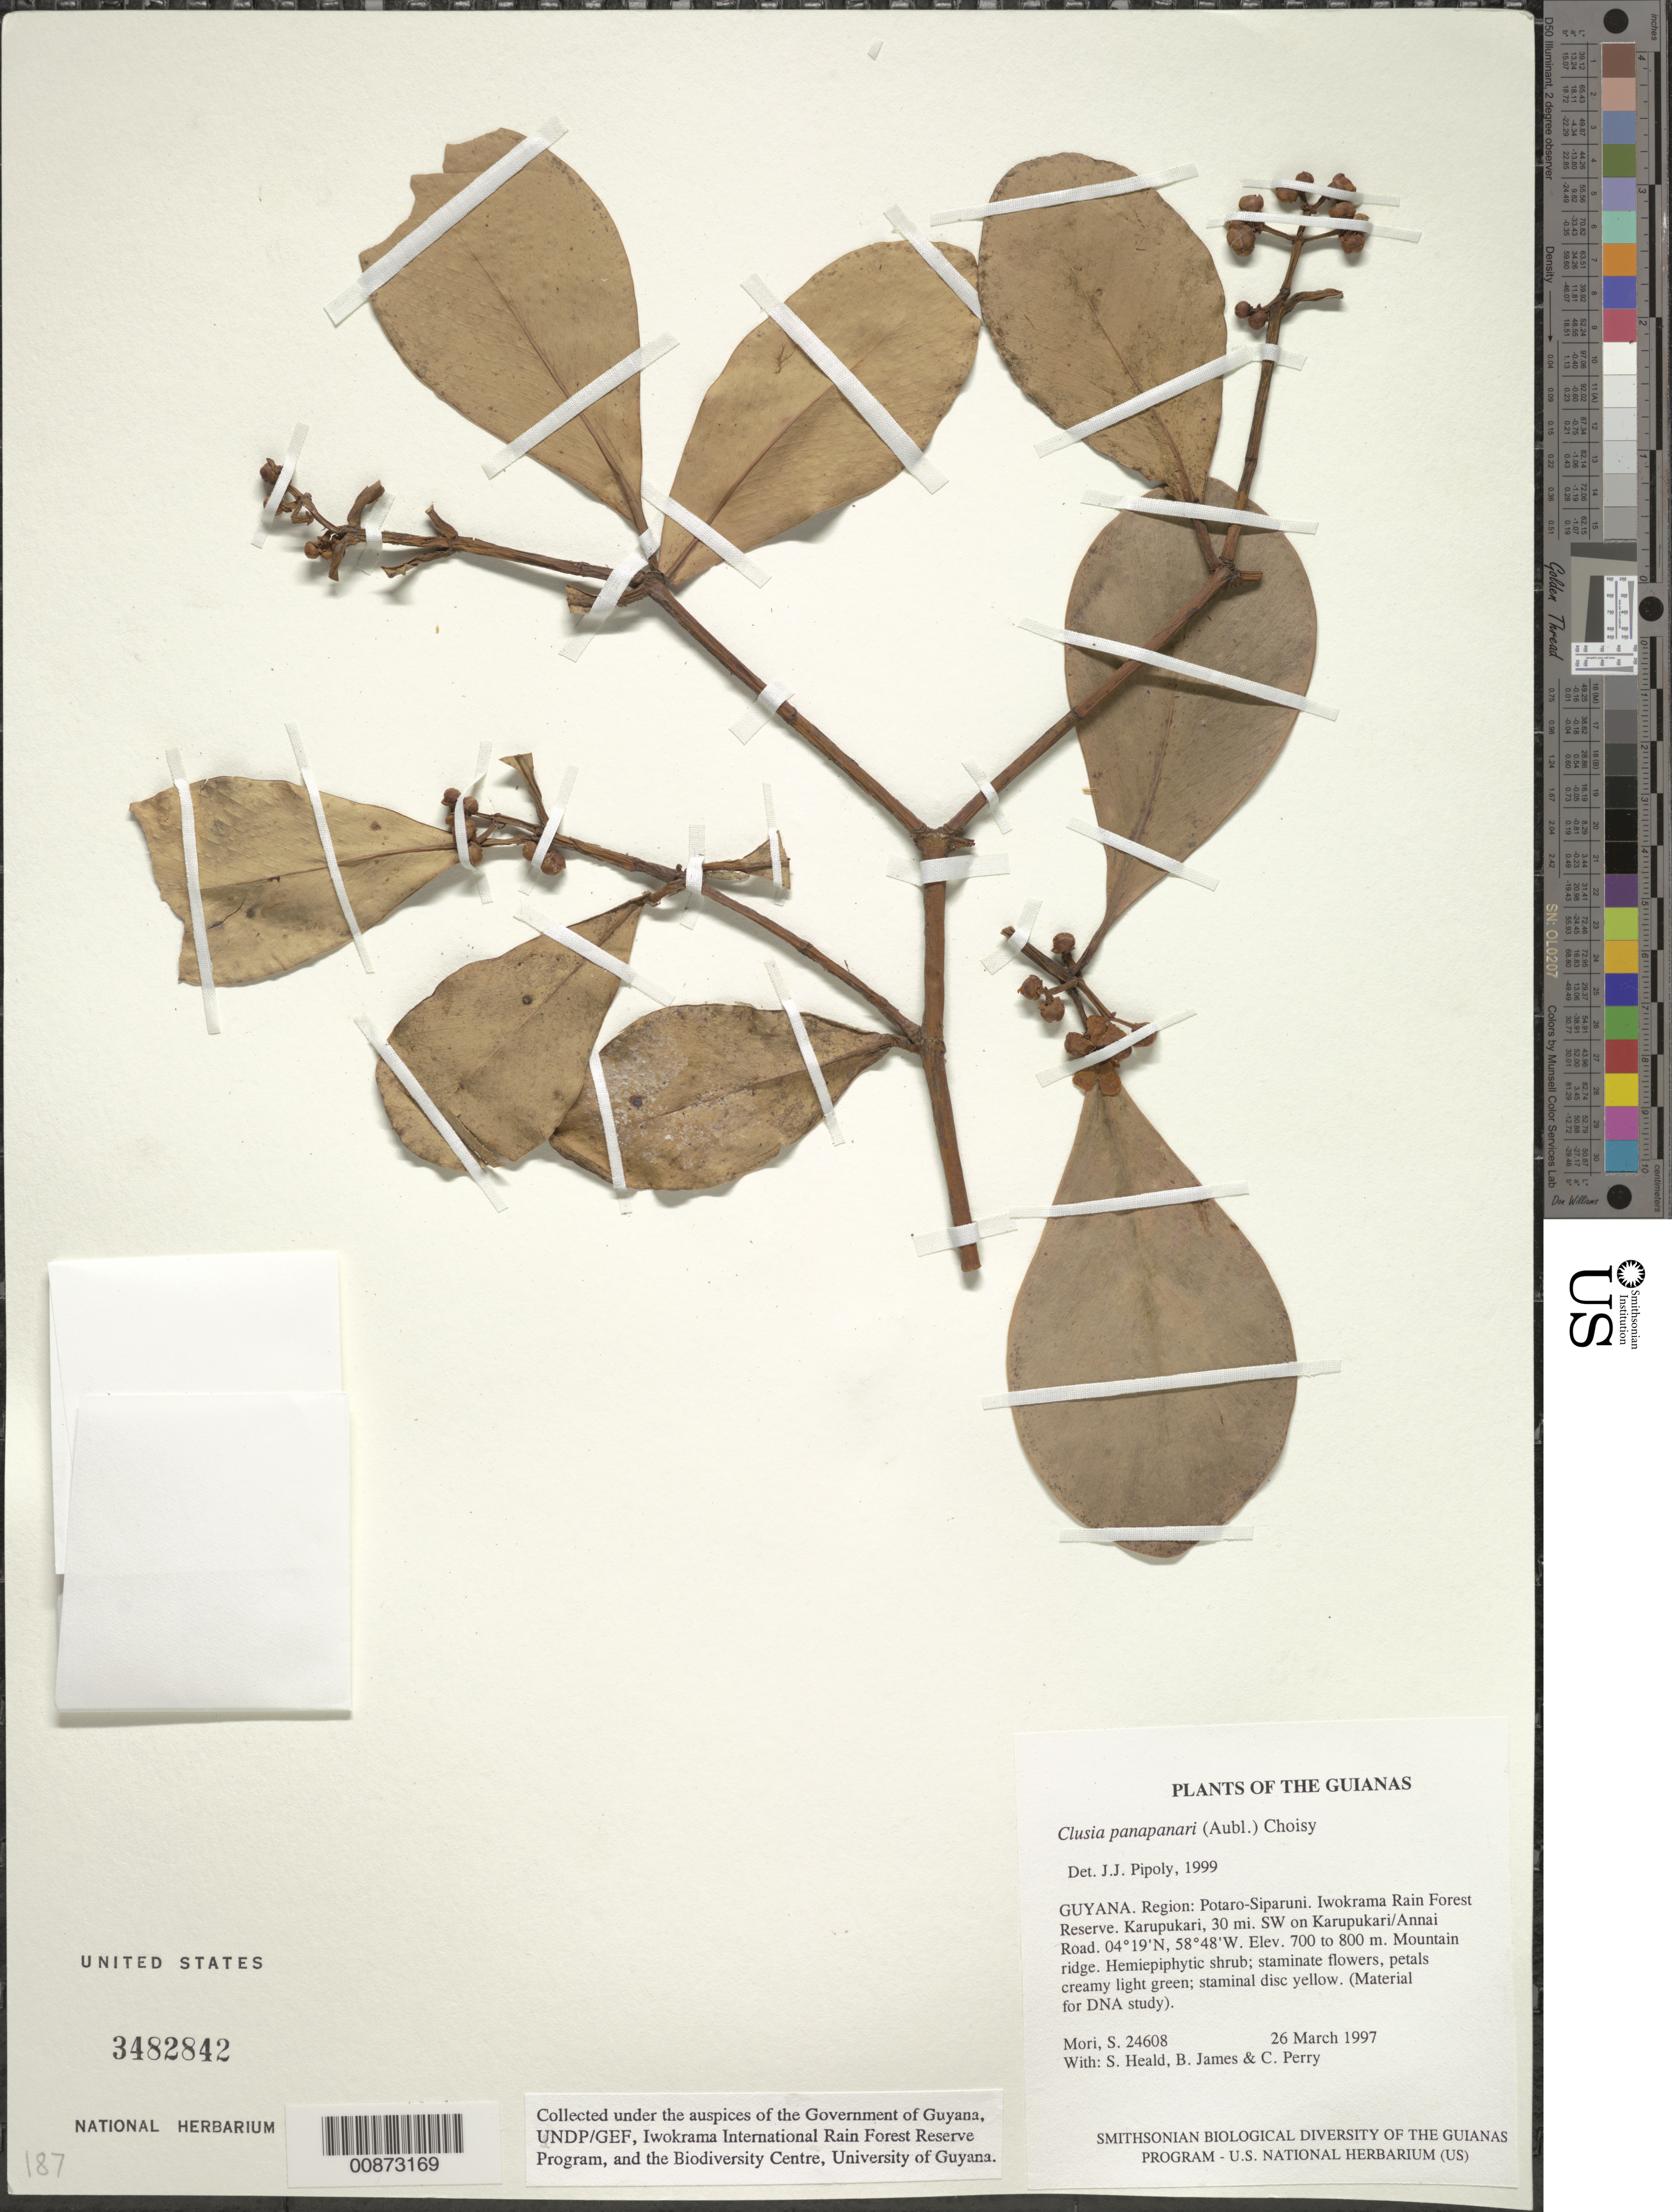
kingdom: Plantae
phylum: Tracheophyta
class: Magnoliopsida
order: Malpighiales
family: Clusiaceae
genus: Clusia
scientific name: Clusia panapanari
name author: (Aubl.) Choisy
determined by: Pipoly, J. J., III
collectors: S. Mori, S. Heald, B. James & C. Perry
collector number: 24608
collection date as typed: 26 March 1997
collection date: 1997-03-26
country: Guyana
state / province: Potaro-Siparuni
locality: Iwokrama Rain Forest Reserve. Karupukari, 30 mi. SW on Karupukari/Annai Road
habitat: Mountain ridge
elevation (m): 700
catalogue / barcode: US 3482842